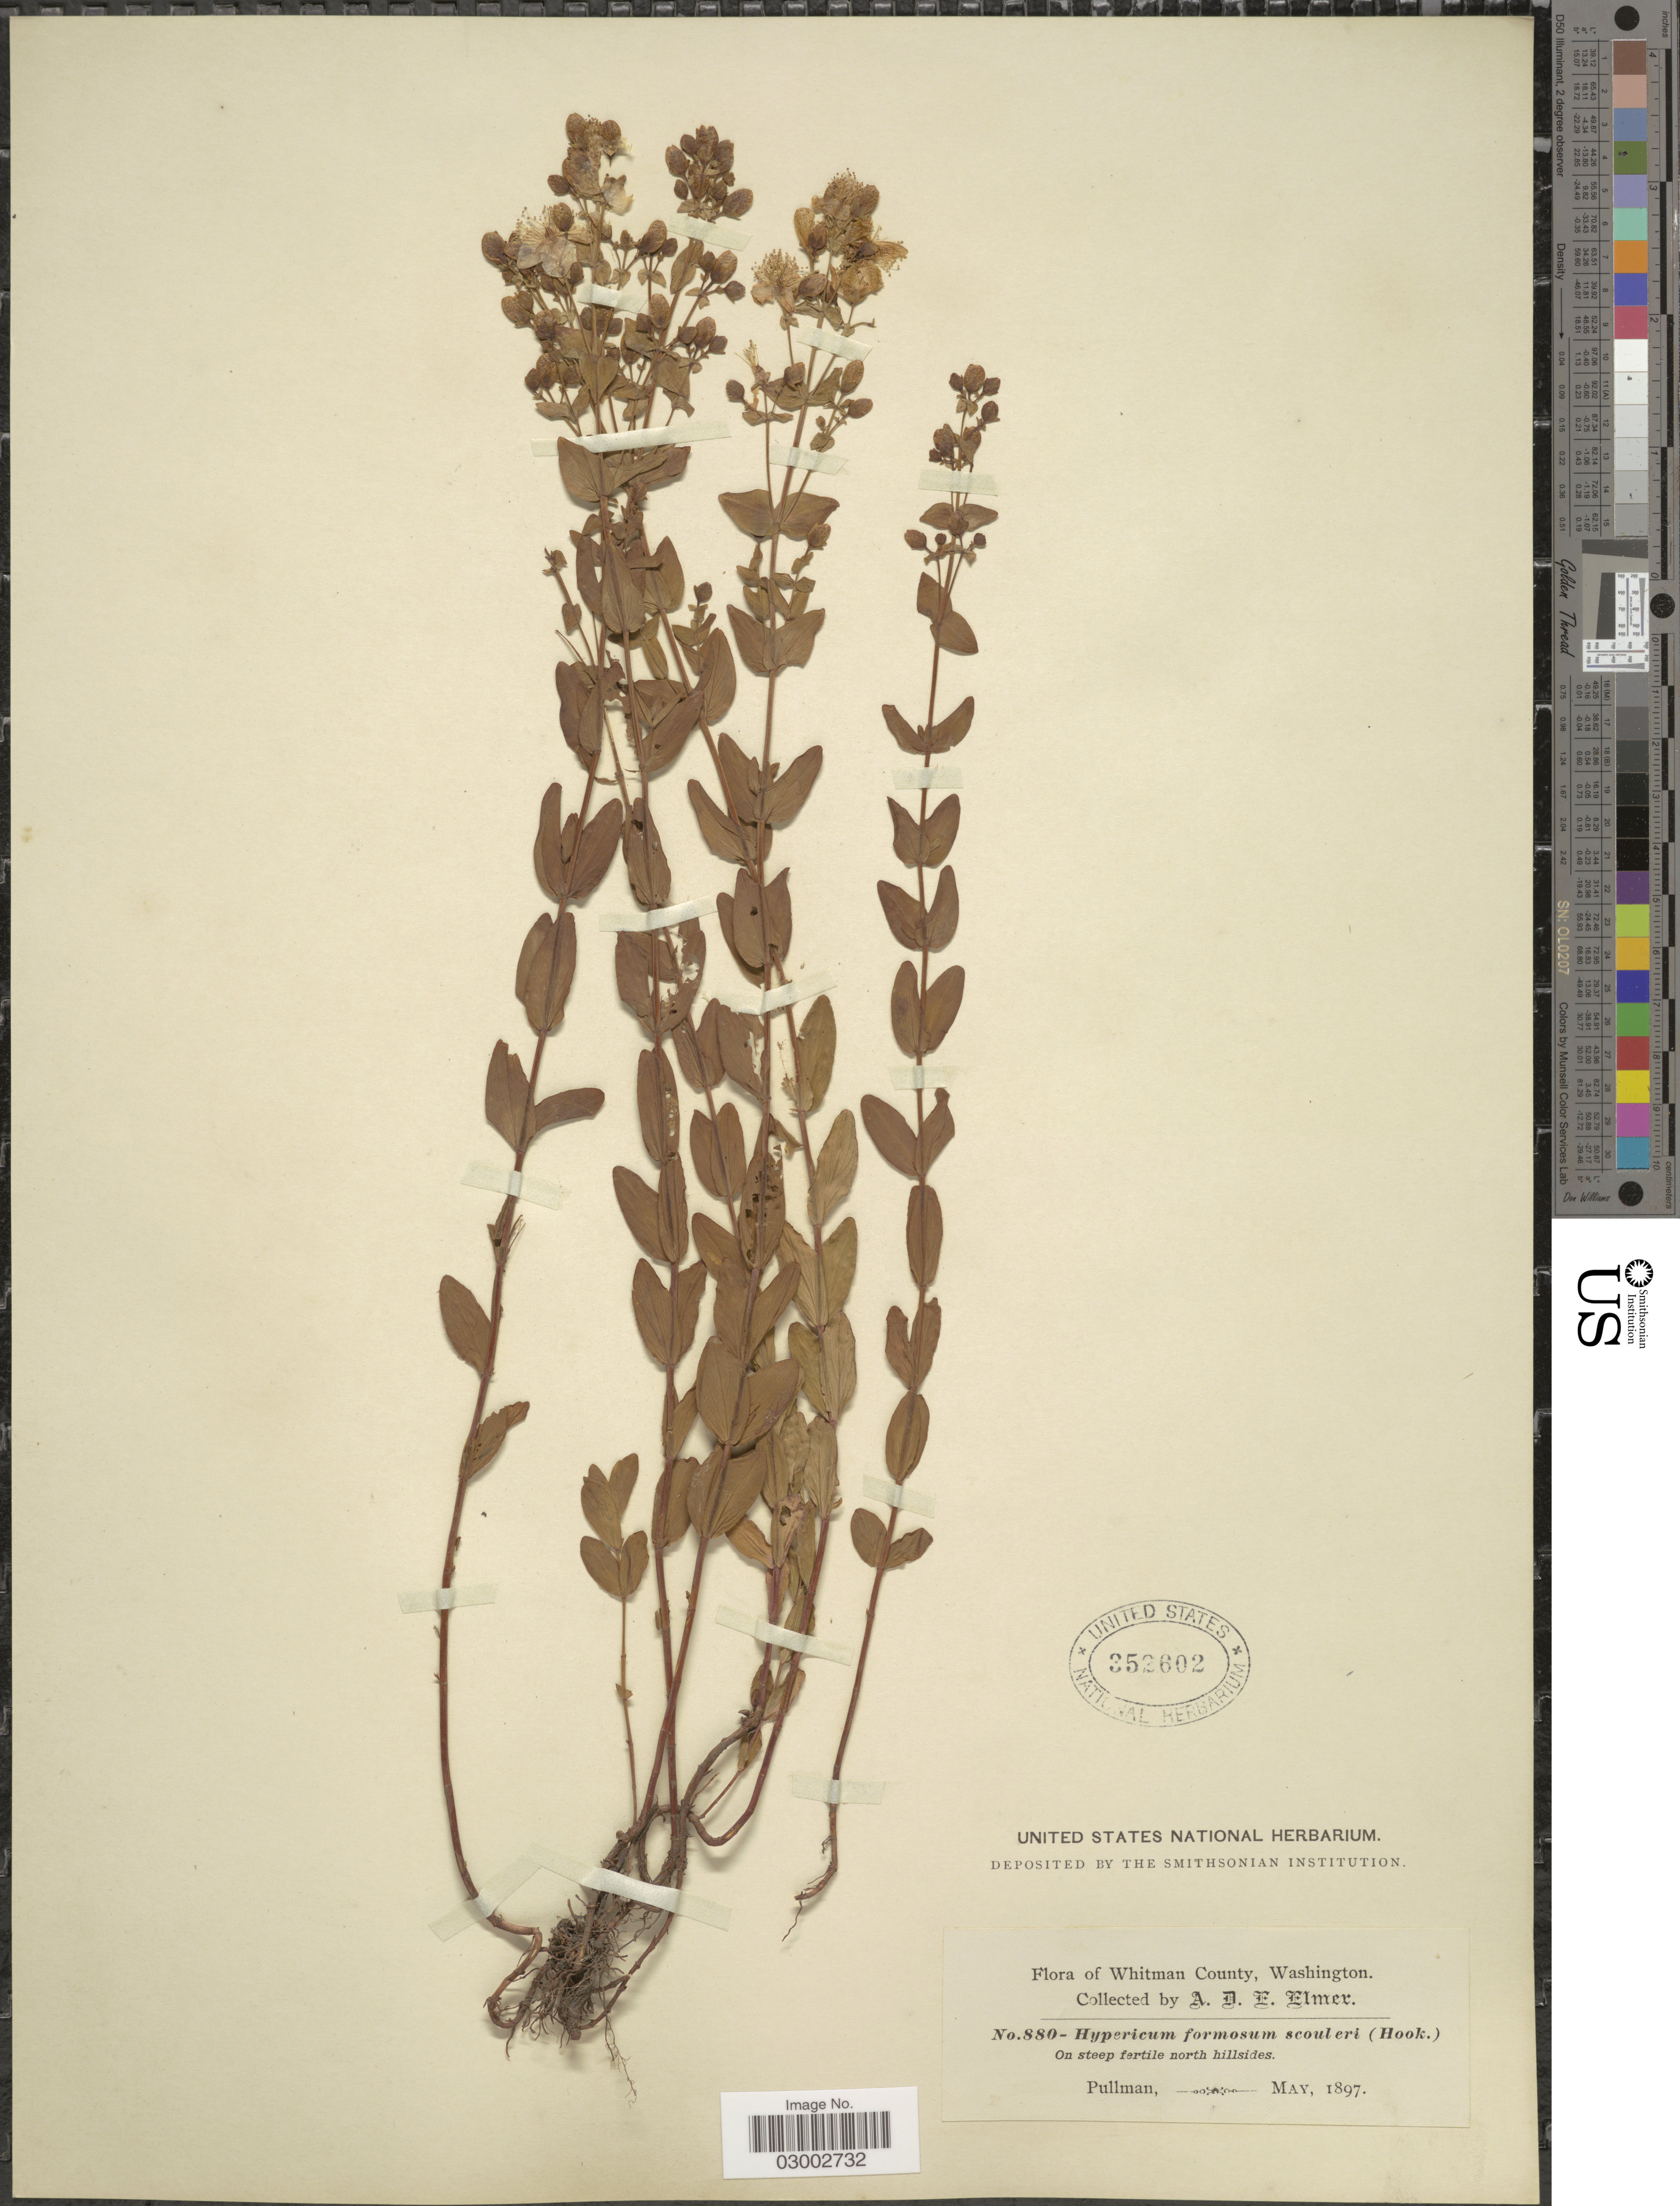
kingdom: Plantae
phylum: Tracheophyta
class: Magnoliopsida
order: Malpighiales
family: Hypericaceae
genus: Hypericum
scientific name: Hypericum scouleri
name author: Hook.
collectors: E. Pullman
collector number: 880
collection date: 1897-05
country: United States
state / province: Washington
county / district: Whitman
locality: Whitman County. On steep fertile north hillsides.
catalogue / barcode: US 352602